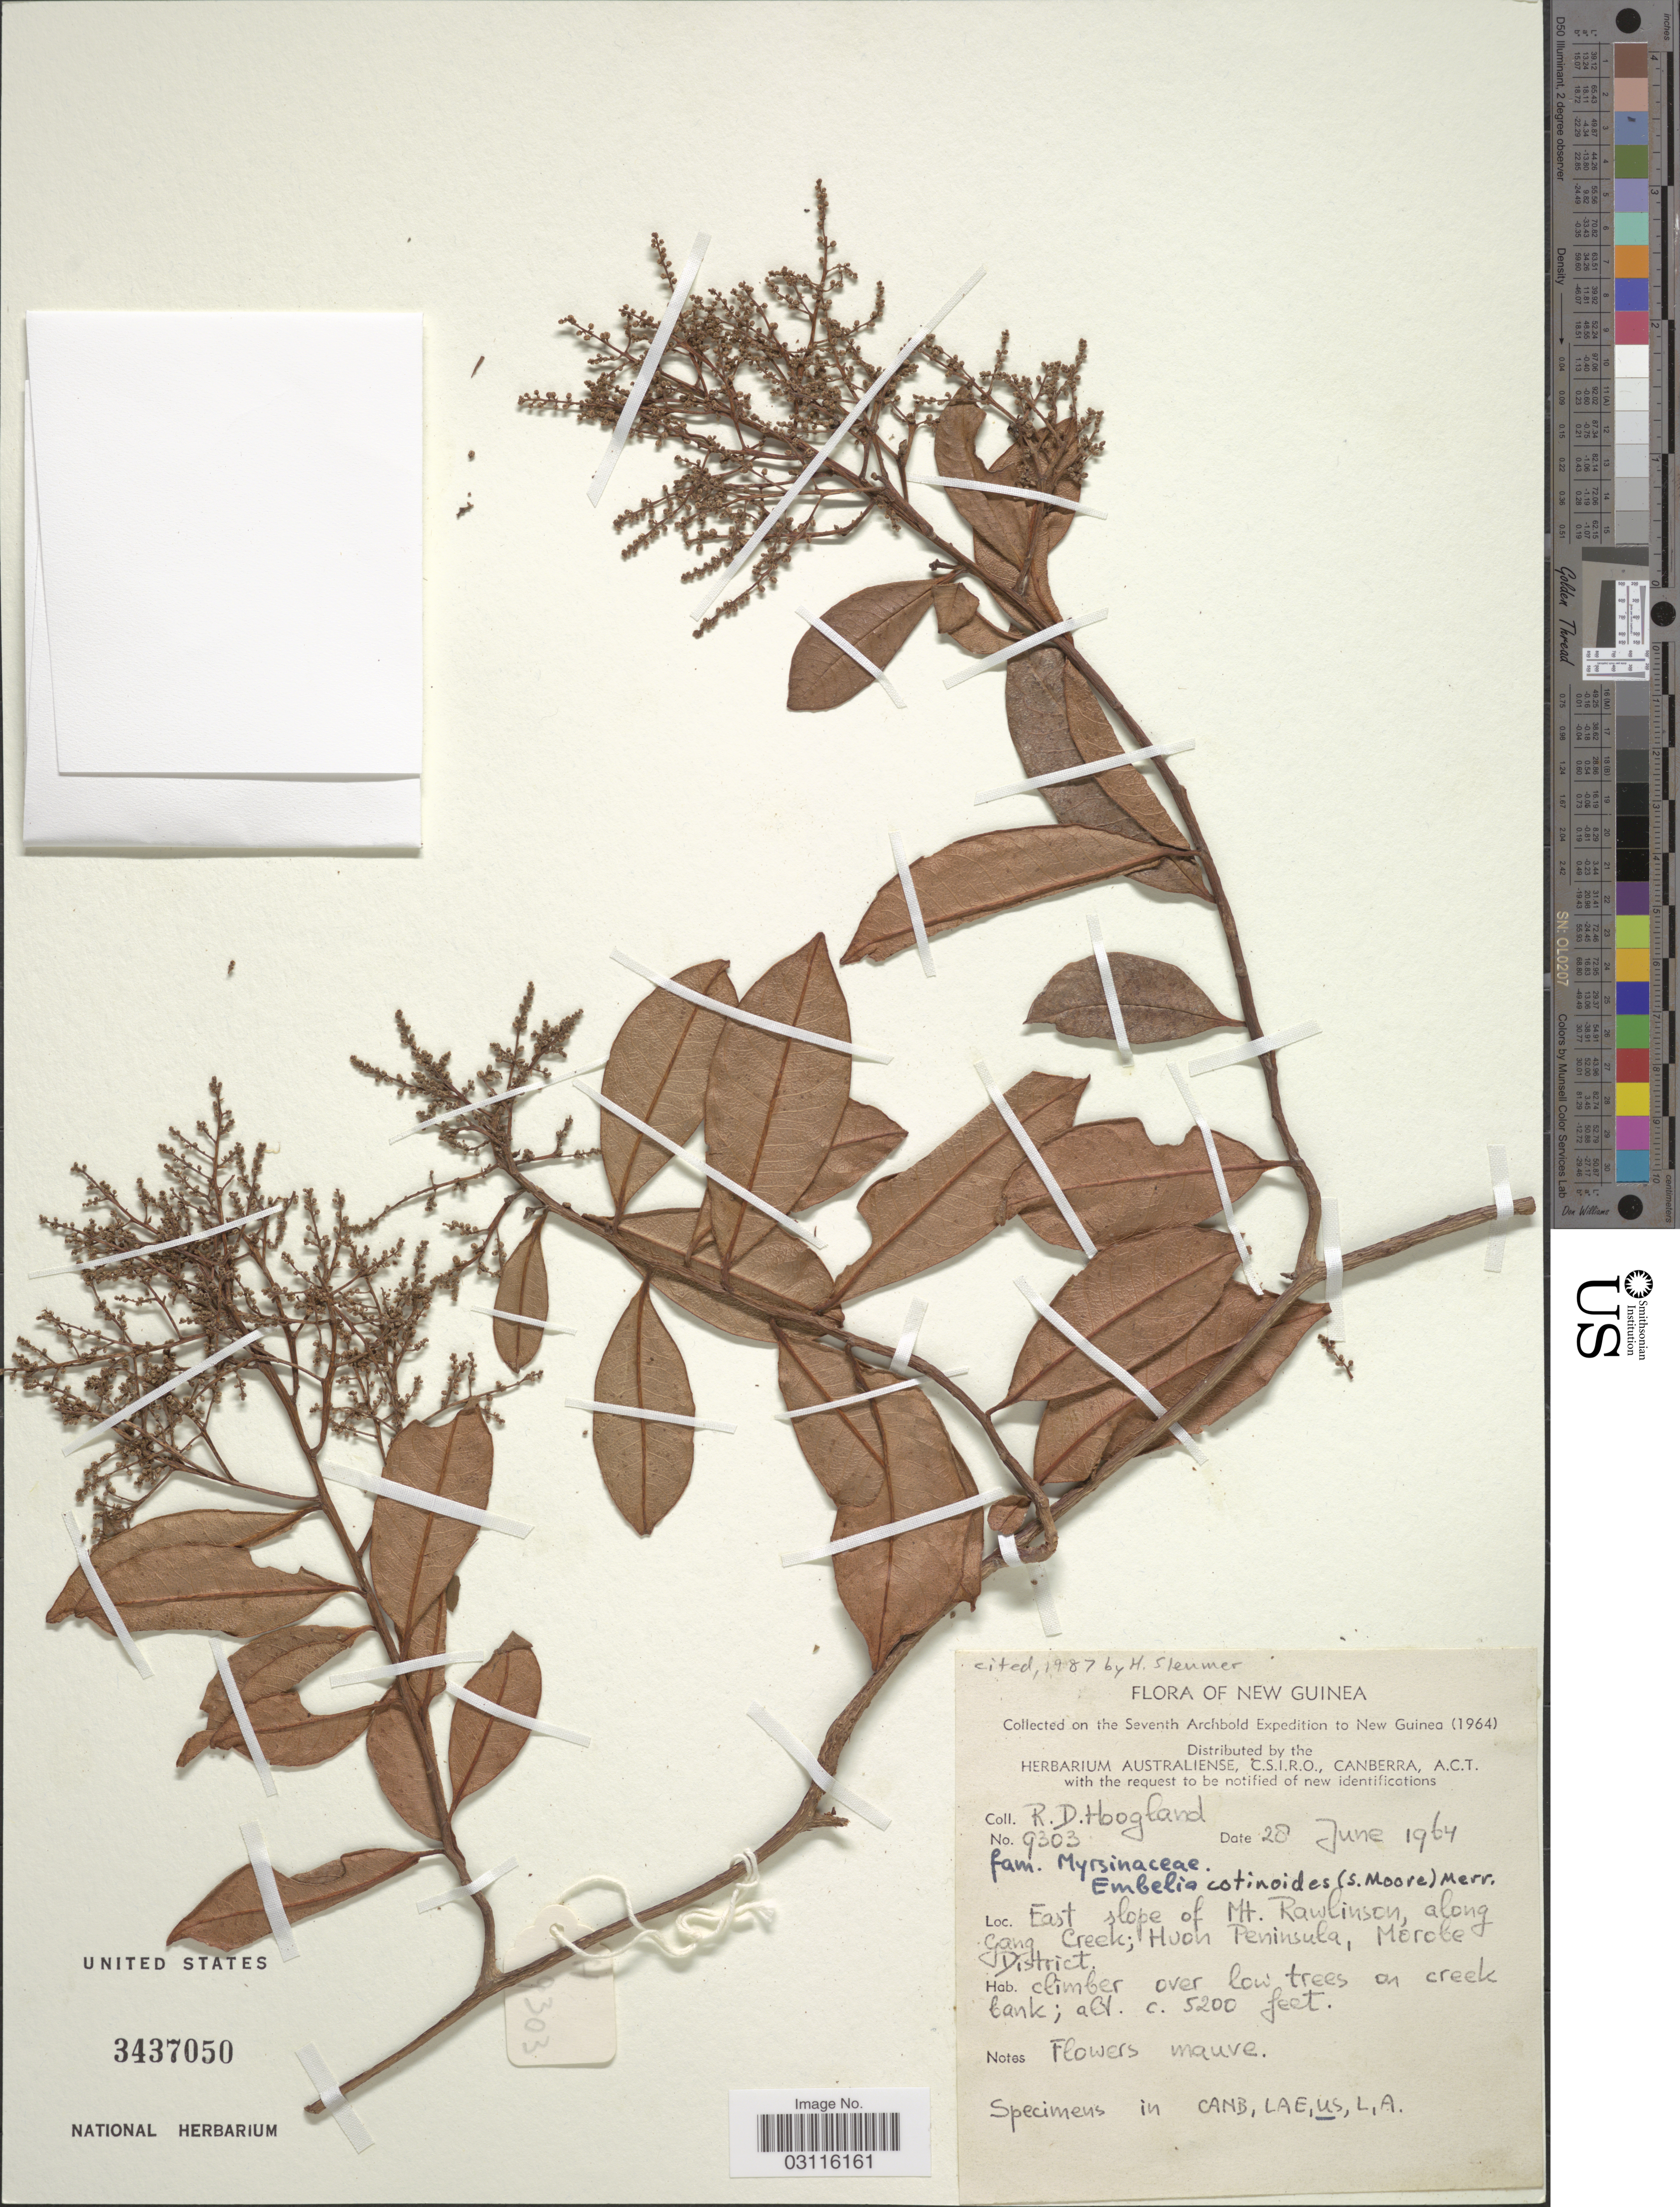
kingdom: Plantae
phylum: Tracheophyta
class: Magnoliopsida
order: Ericales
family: Primulaceae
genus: Embelia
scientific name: Embelia cotinoides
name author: (S. Moore) Merr.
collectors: R. D. Hoogland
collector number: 9303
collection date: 1964-06-28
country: Papua New Guinea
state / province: Morobe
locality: New Guinea. East slope of Mt. Rawlinson, along Gang Creek; Huon Peninsula, Morobe District.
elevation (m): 1585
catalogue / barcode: US 3437050